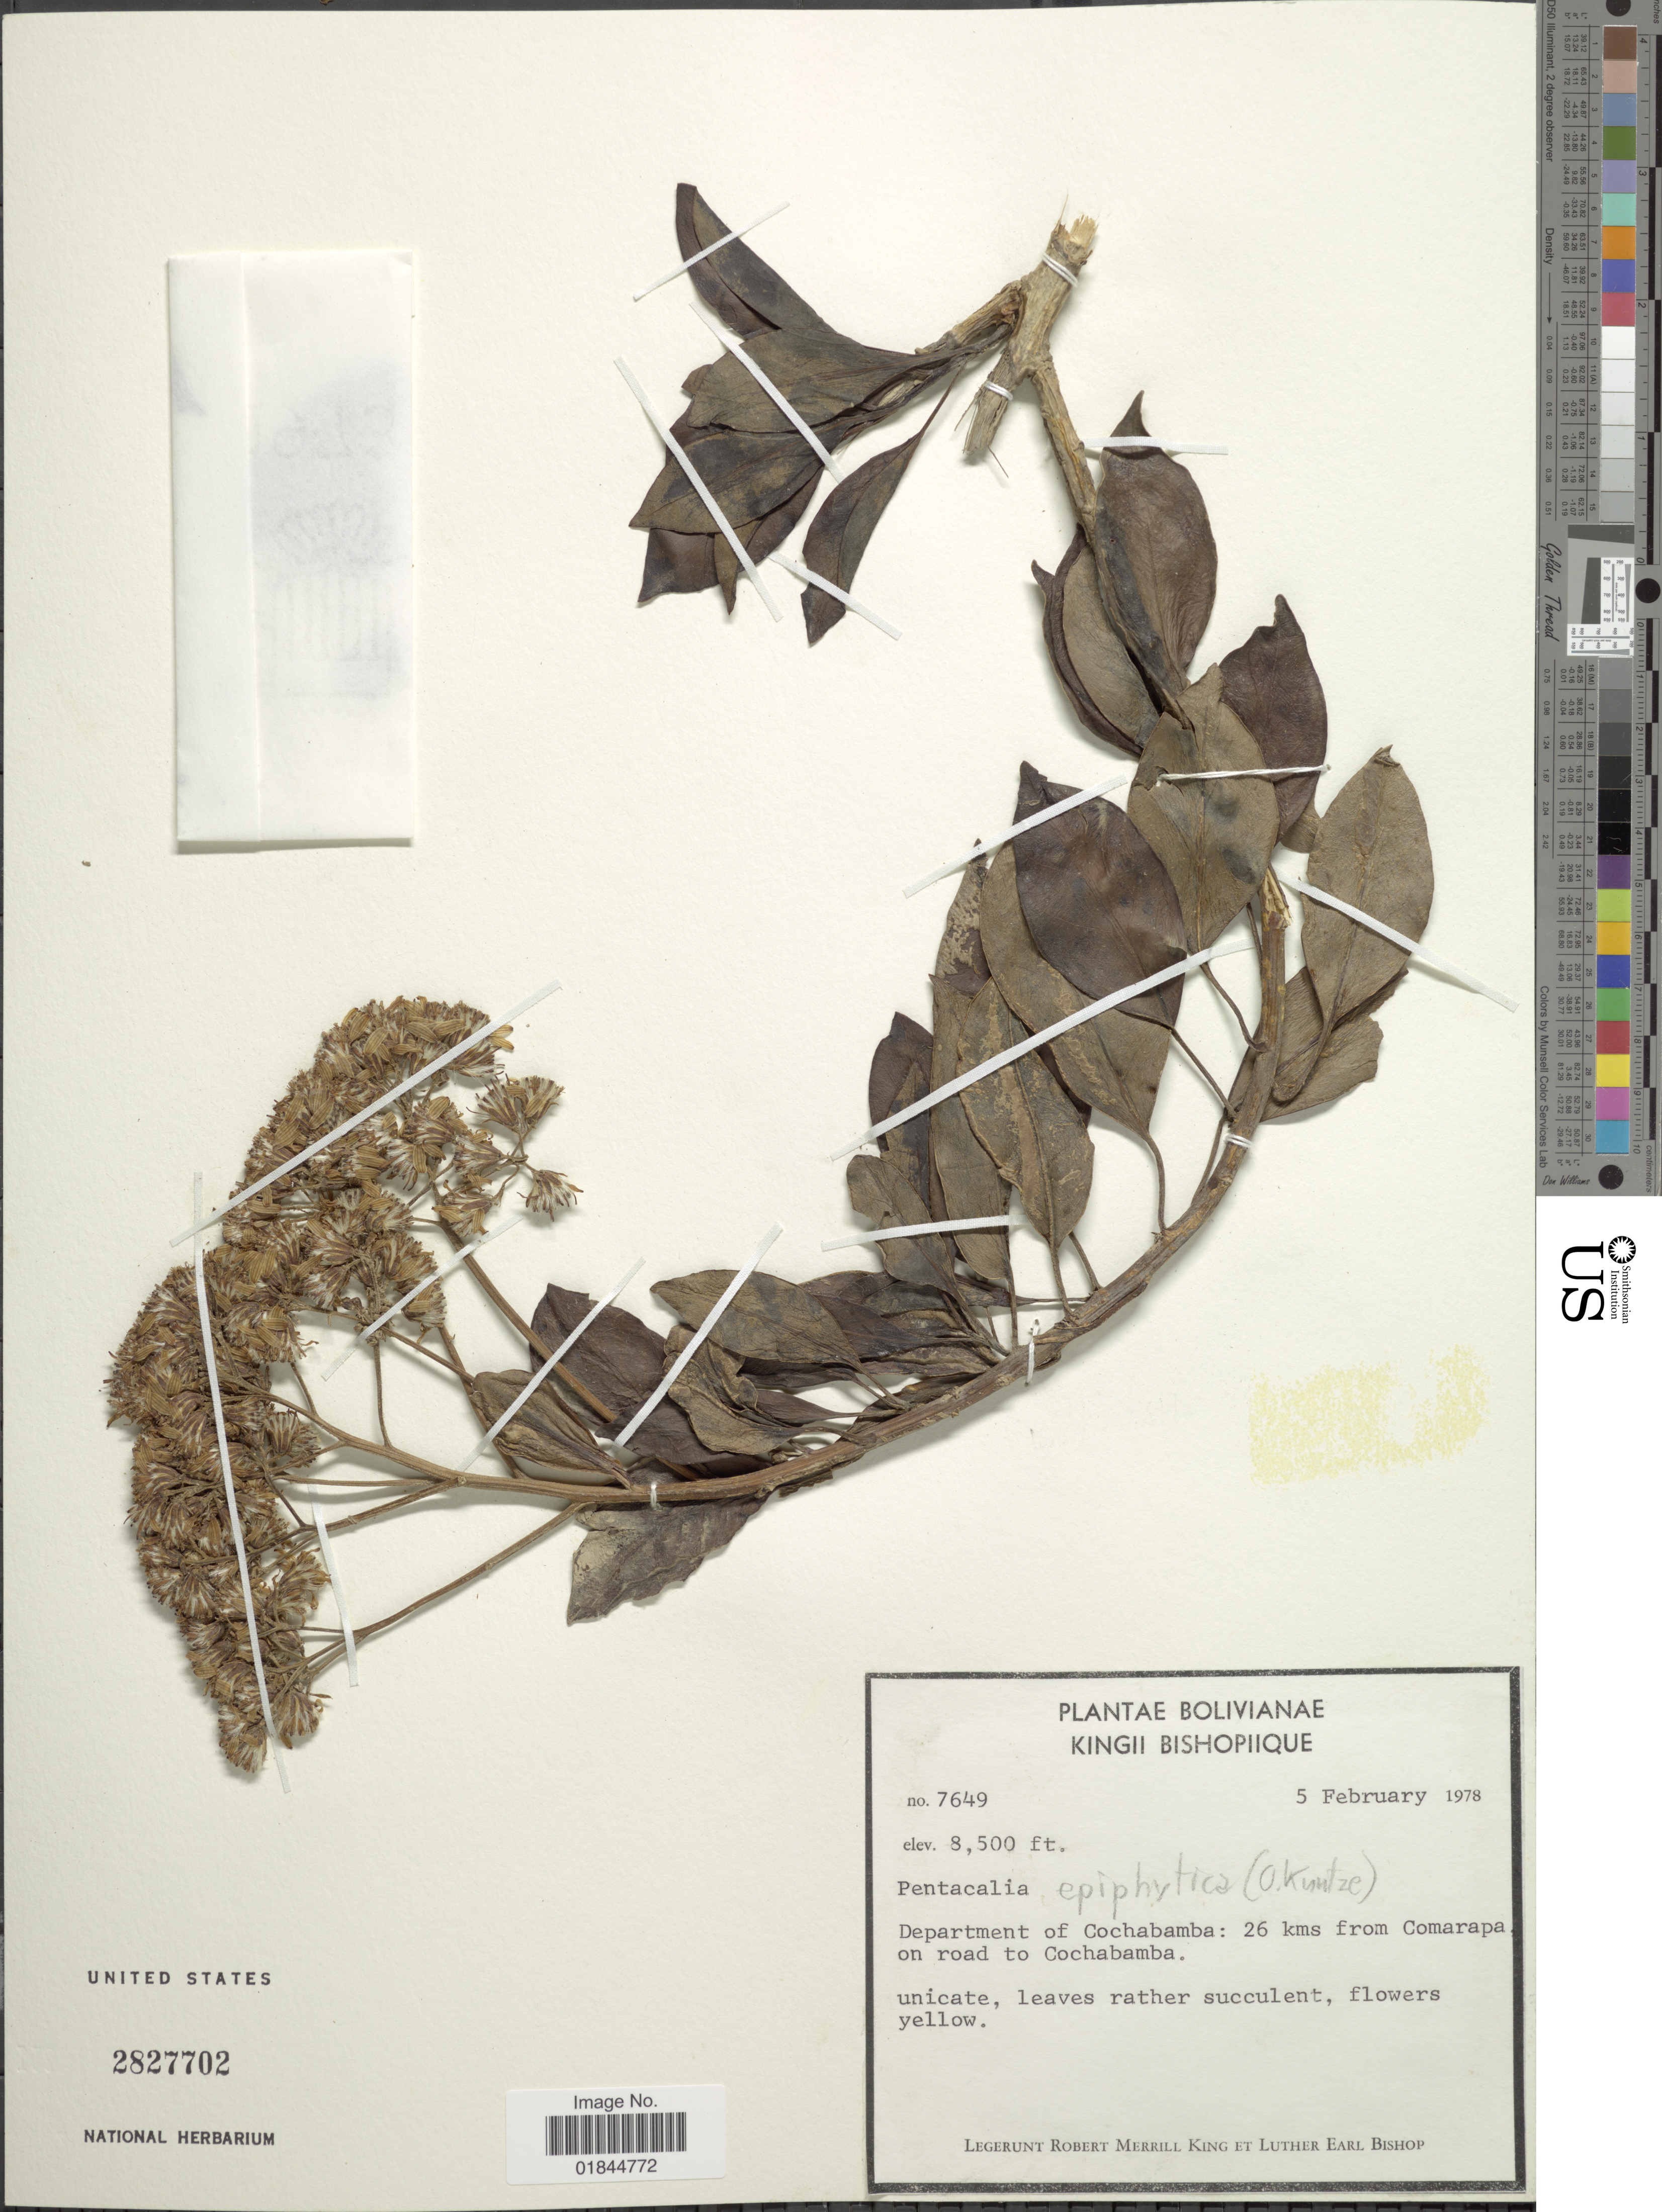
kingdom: Plantae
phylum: Tracheophyta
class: Magnoliopsida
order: Asterales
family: Asteraceae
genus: Pentacalia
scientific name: Pentacalia floccosa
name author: (Britton) Cuatrec.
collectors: R. M. King & L. E. Bishop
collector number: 7649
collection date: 1978-02-05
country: Bolivia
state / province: Cochabamba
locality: Department of Cochabamba: 26 kms from Comaarapa. on road to Cochabamba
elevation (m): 2591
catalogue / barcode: US 2827702